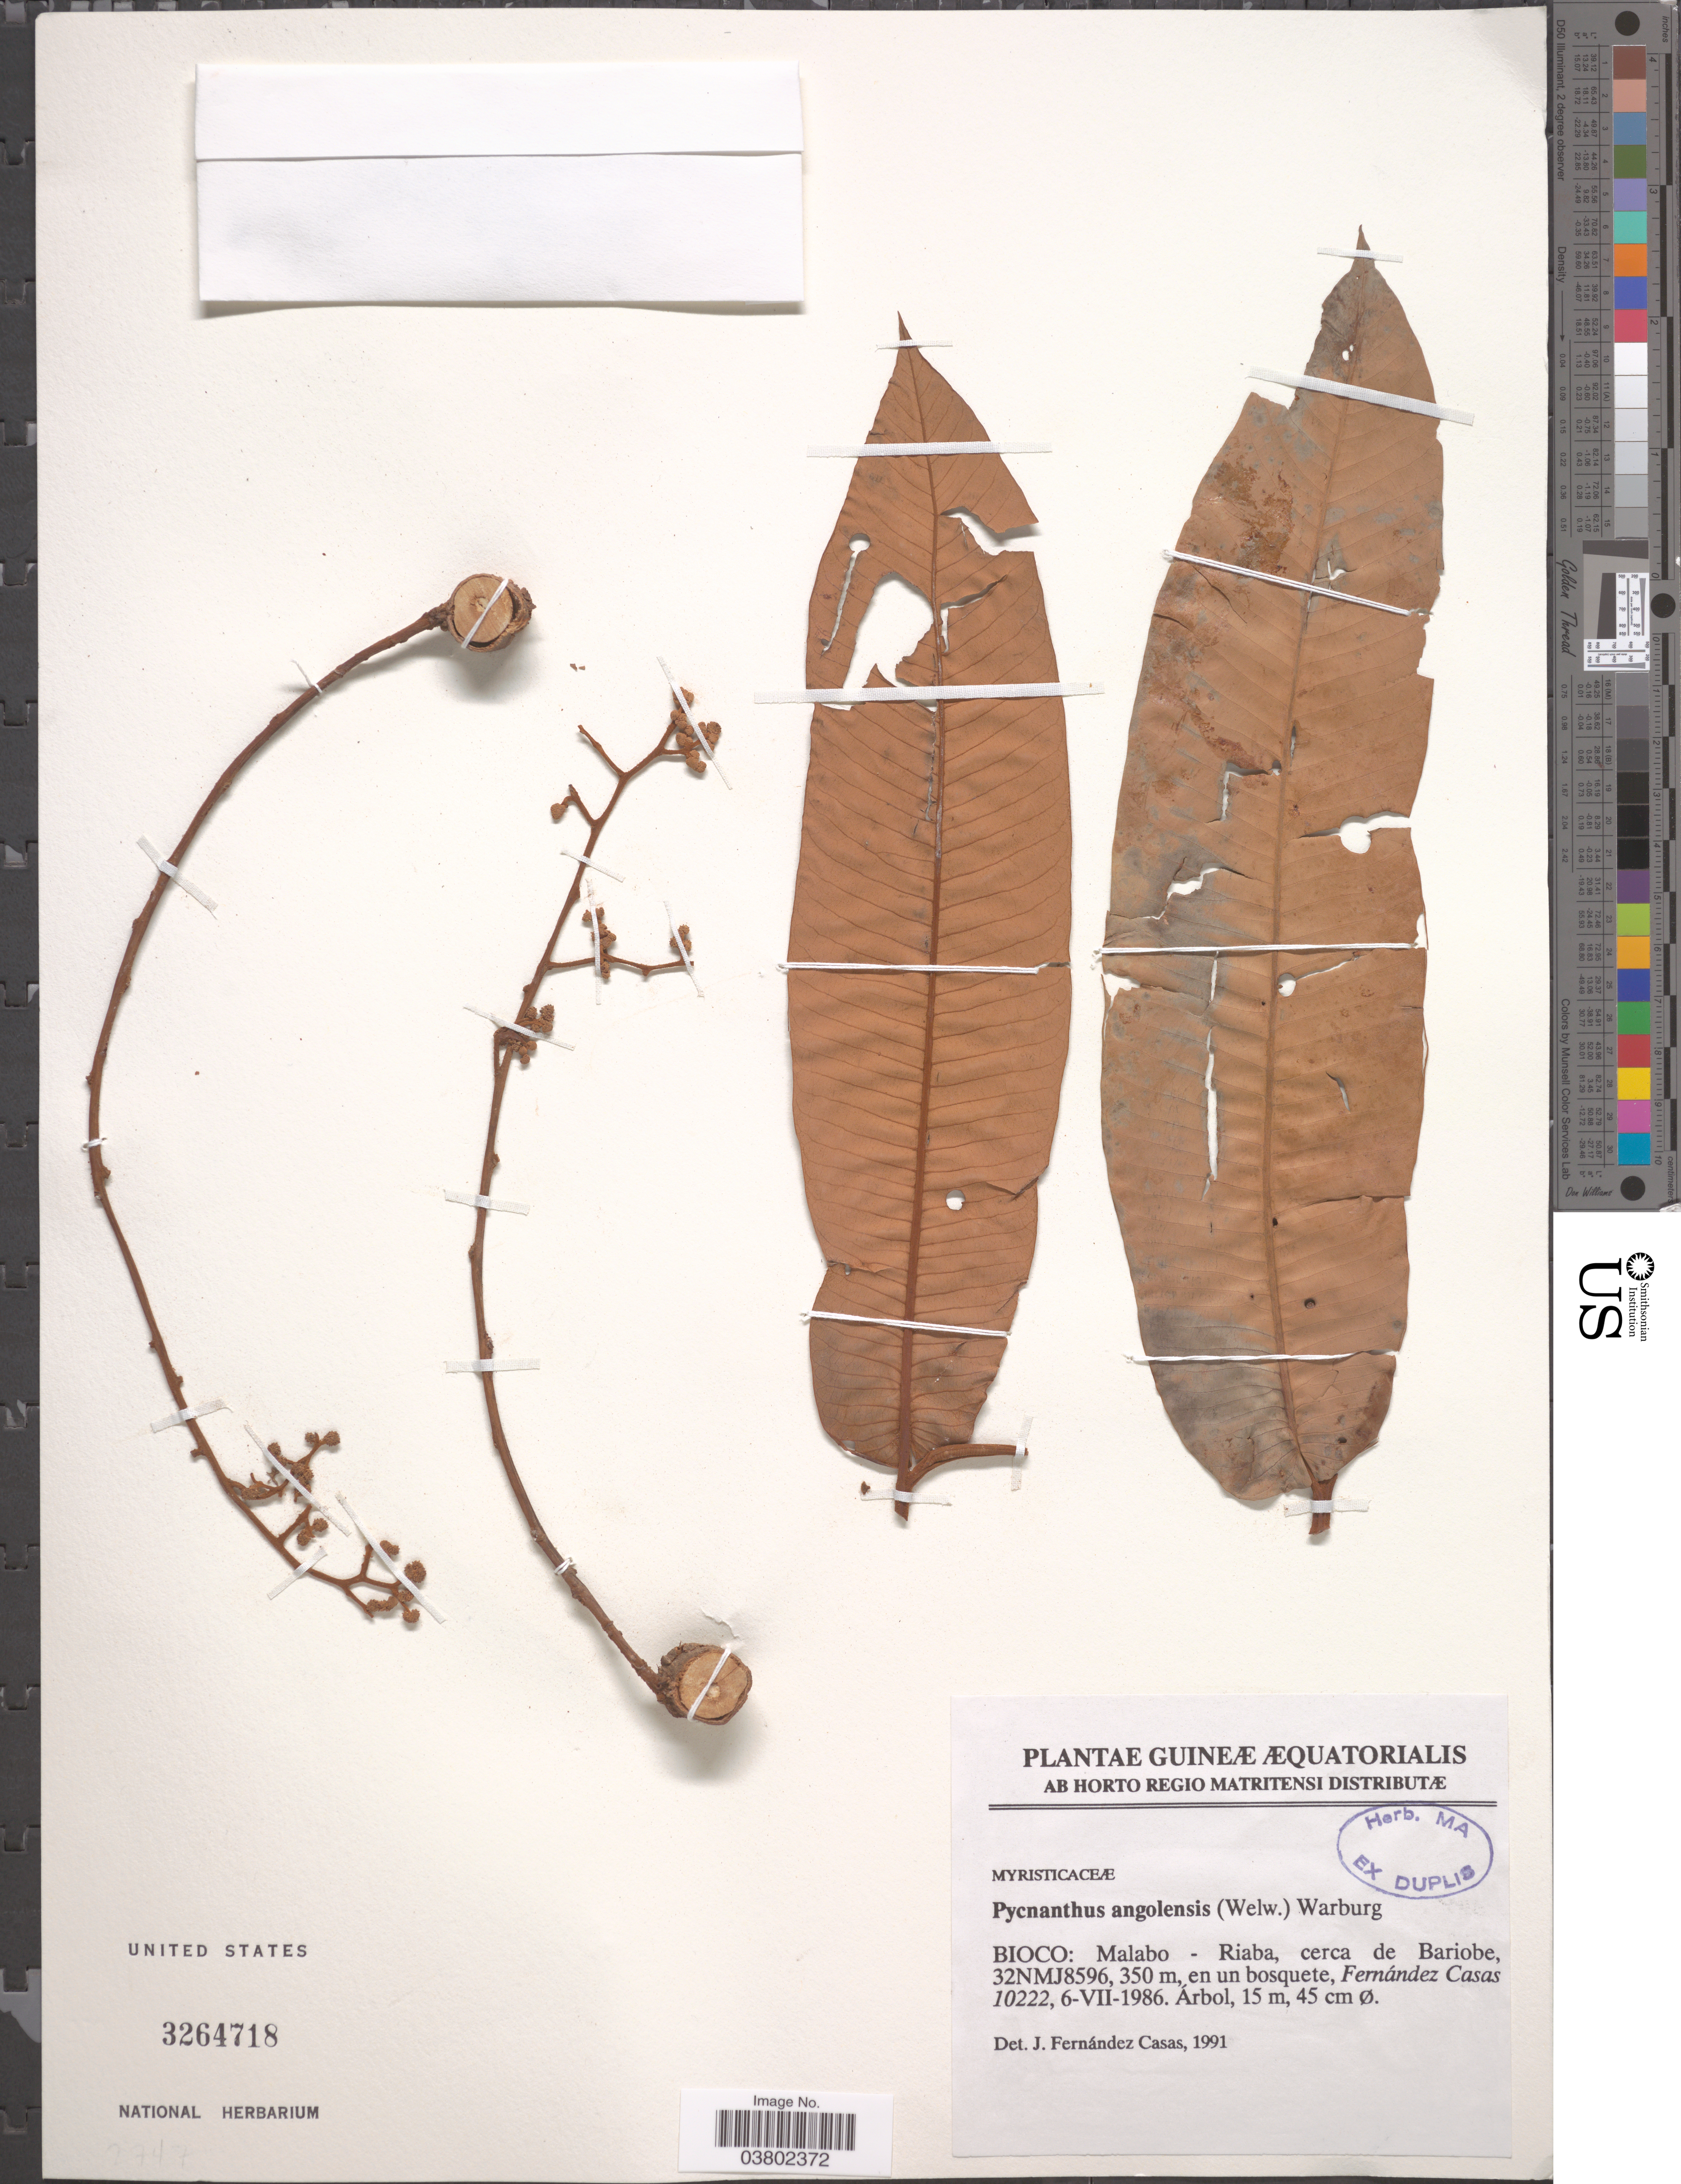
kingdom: Plantae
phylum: Tracheophyta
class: Magnoliopsida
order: Magnoliales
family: Myristicaceae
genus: Pycnanthus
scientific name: Pycnanthus angolensis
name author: (Welw.) Warb.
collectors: F. Casas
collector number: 10222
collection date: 1986-07-06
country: Equatorial Guinea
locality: Guineæ Æquatorialis. Bioco: Malabo- Riaba, cerca de Bariobe, 32NMJ8596.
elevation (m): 350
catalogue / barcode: US 3264718